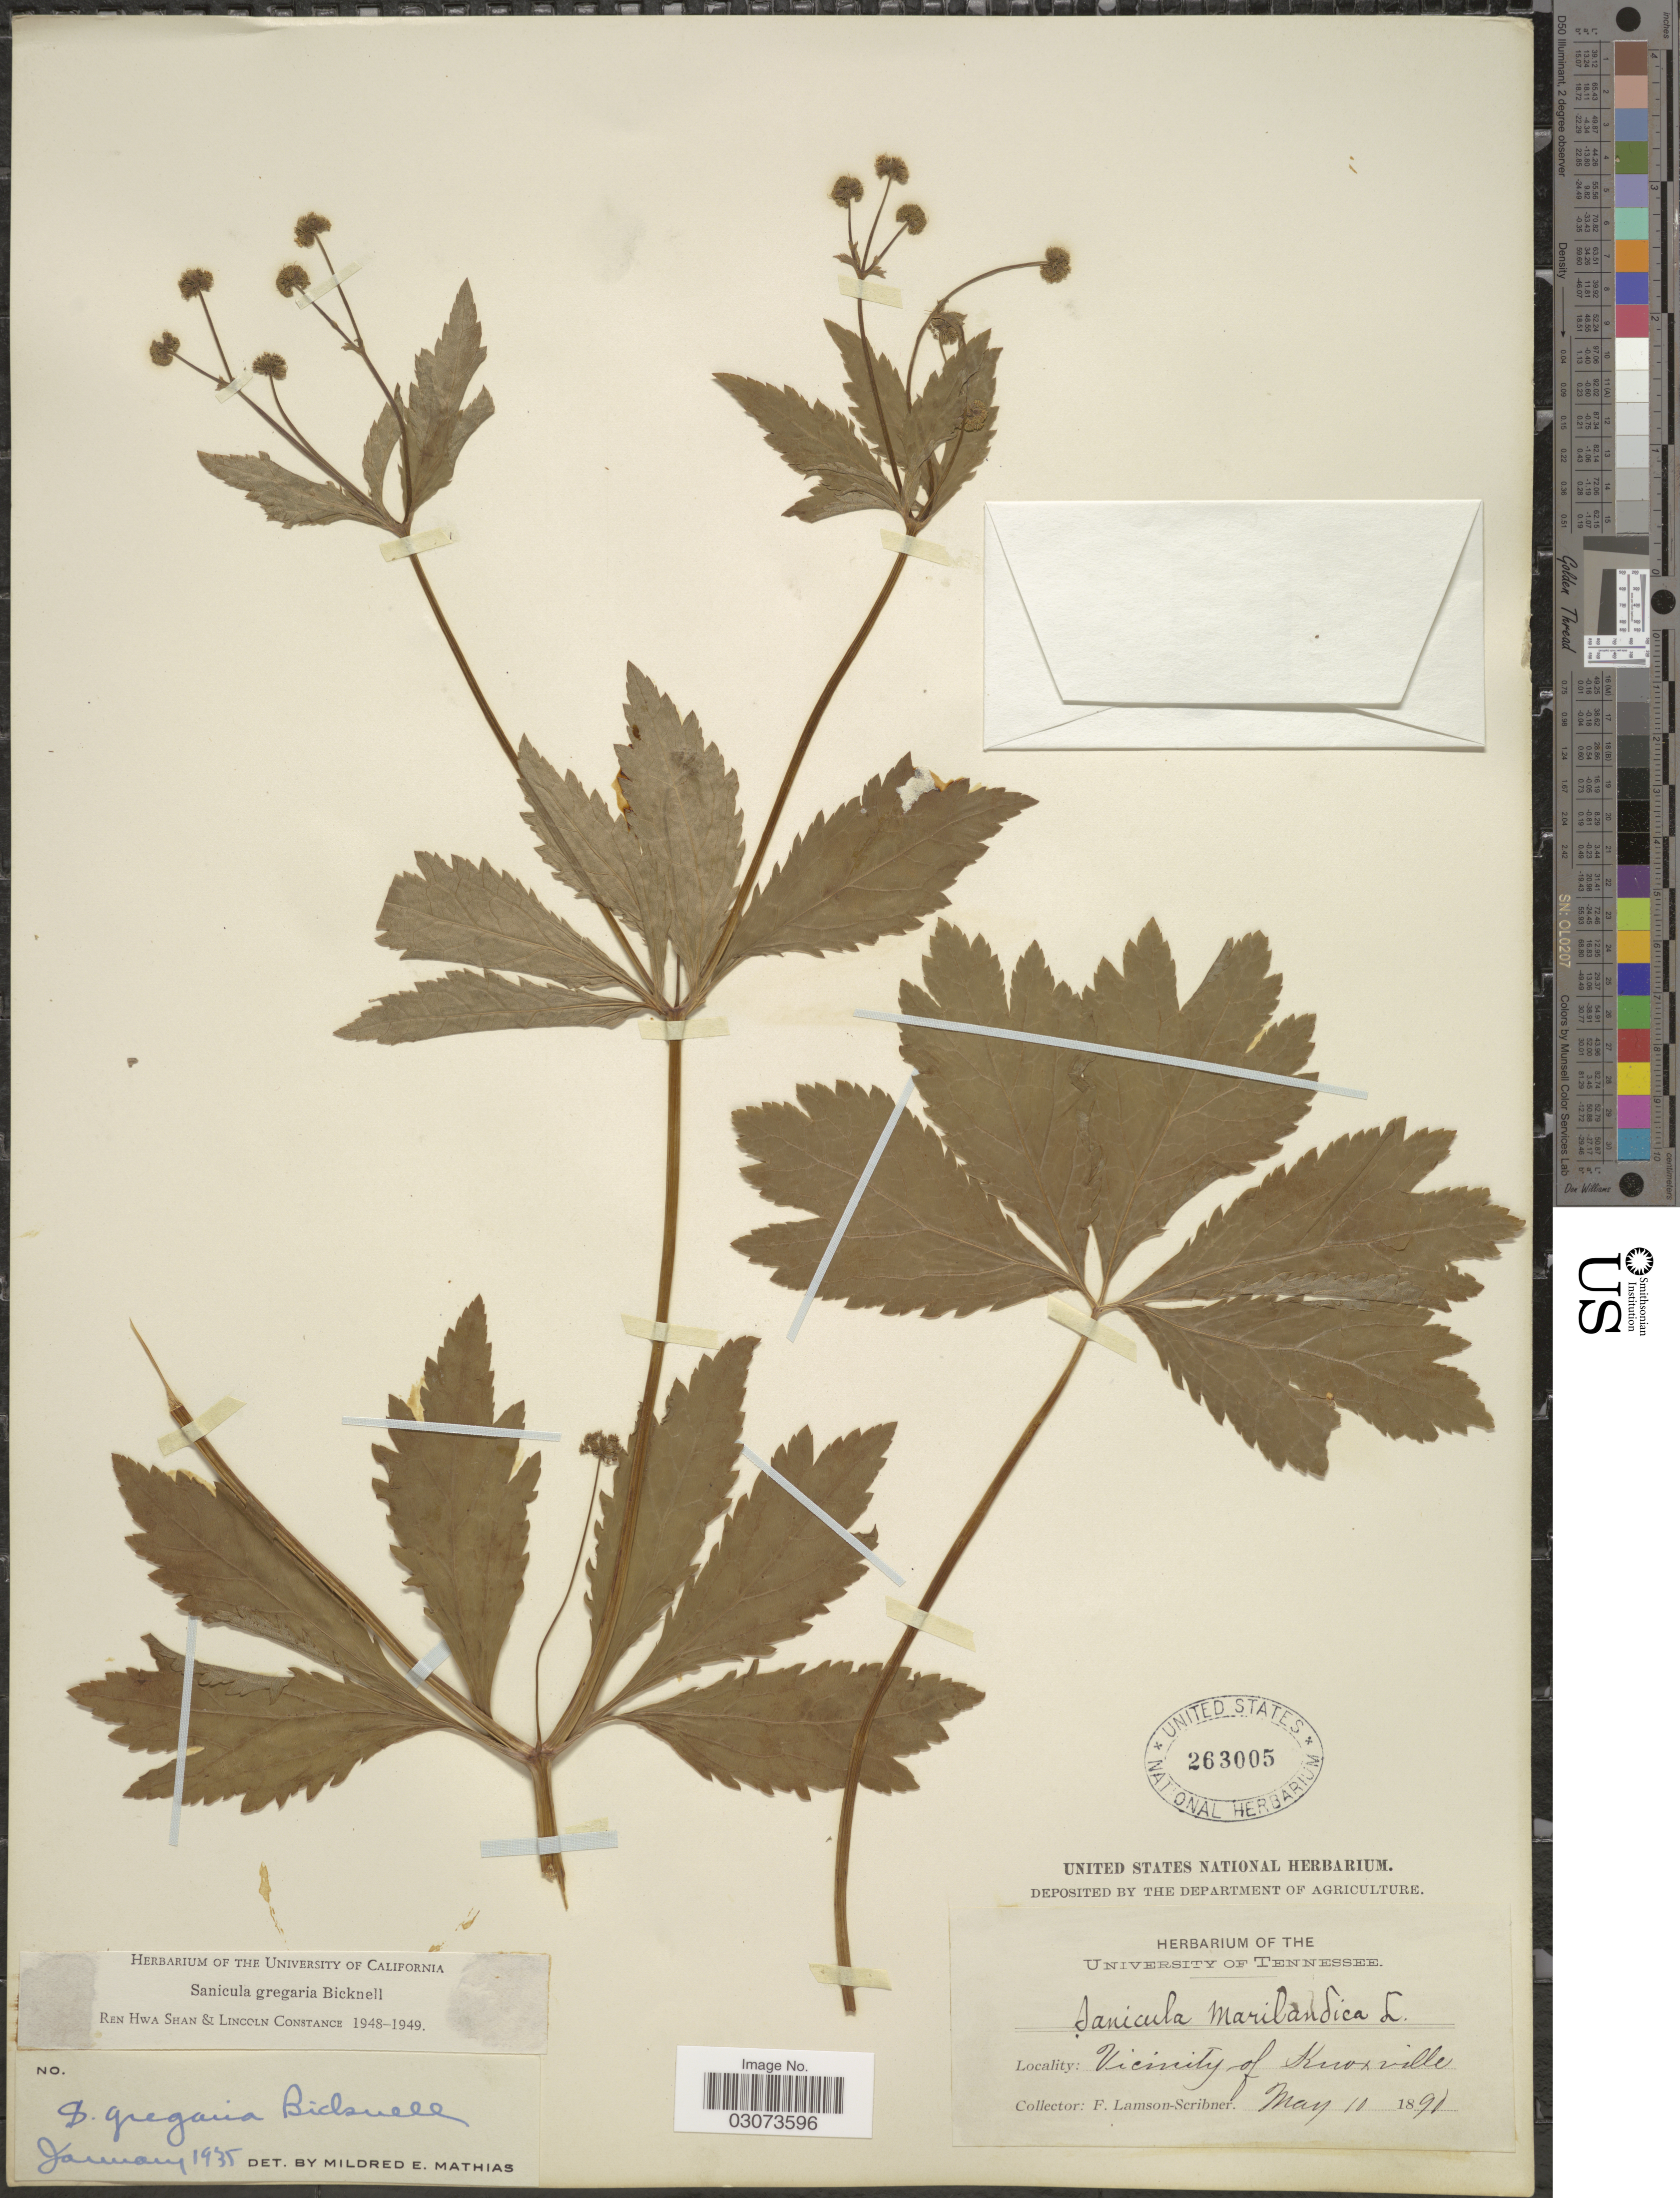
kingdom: Plantae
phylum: Tracheophyta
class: Magnoliopsida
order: Apiales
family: Apiaceae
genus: Sanicula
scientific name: Sanicula gregaria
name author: E.P. Bicknell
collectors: F. Lamson-Scribner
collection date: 1890-05-10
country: United States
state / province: Tennessee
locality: Vicinity of Knoxville.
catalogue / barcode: US 263005